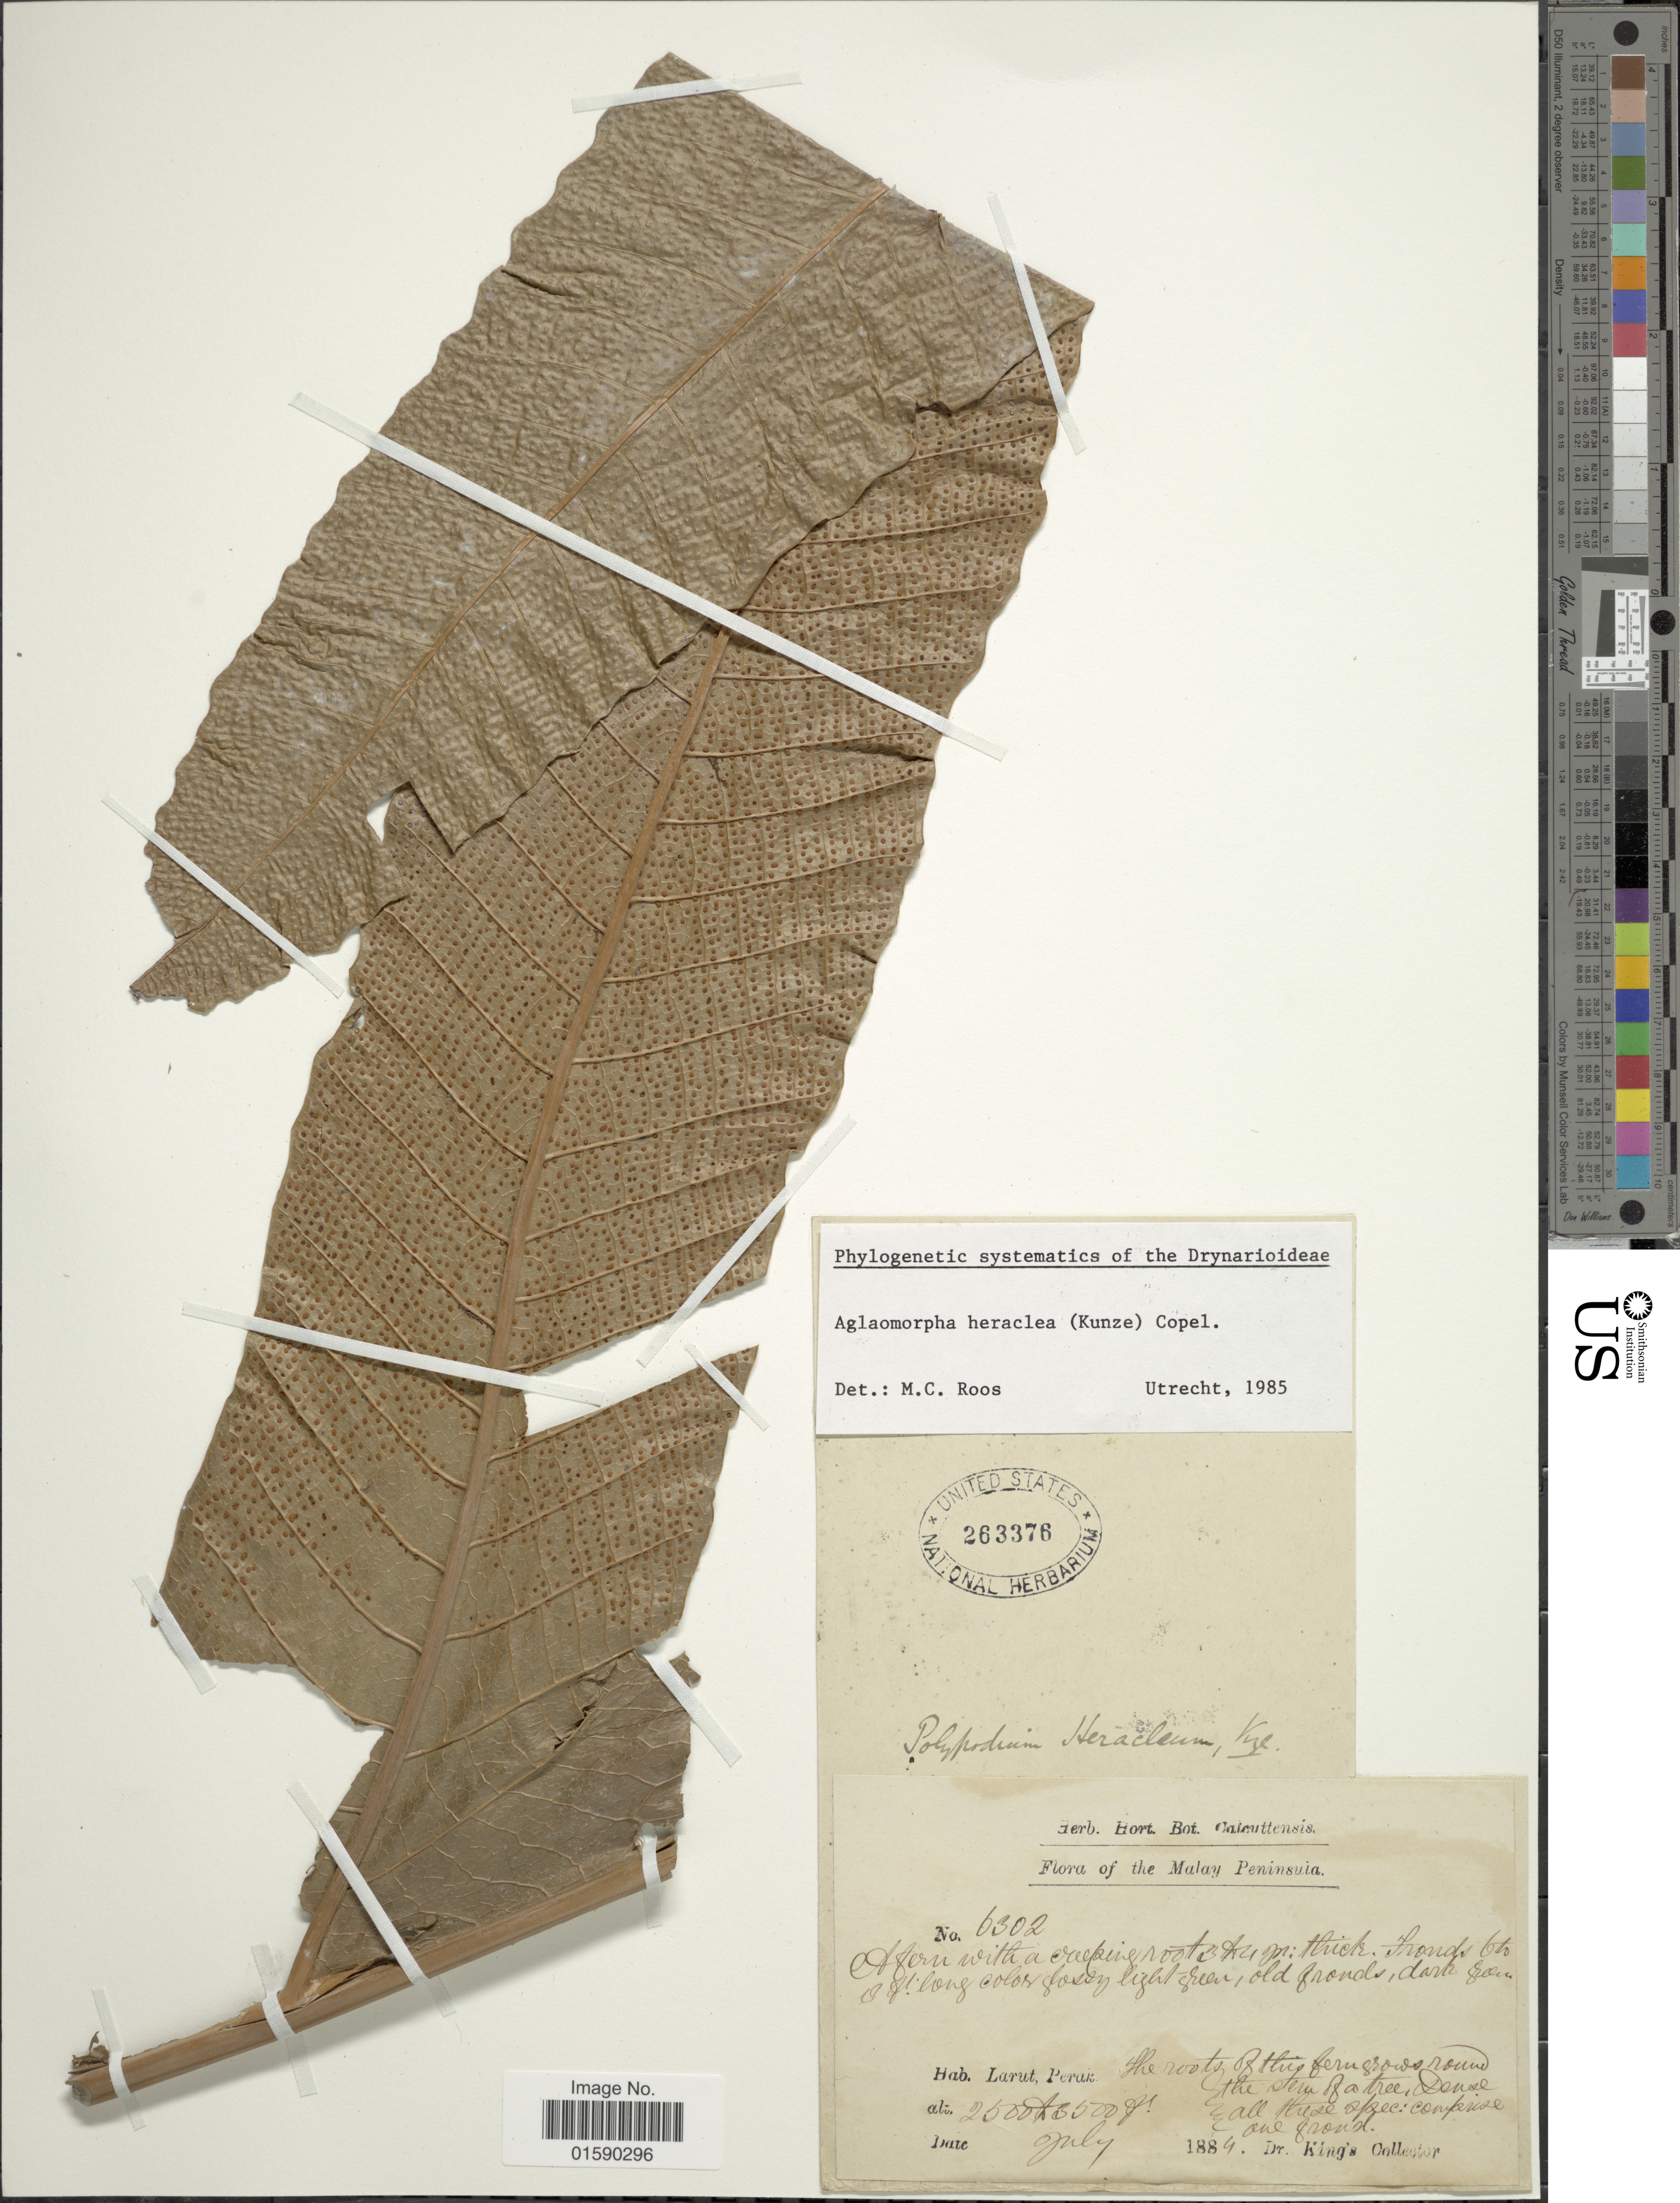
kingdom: Plantae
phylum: Tracheophyta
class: Polypodiopsida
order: Polypodiales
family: Polypodiaceae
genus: Aglaomorpha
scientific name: Aglaomorpha heraclea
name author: (Kunze) Copel.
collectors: Dr. King's collector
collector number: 6302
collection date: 1884-07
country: Malaysia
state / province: Perak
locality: Malay Peninsula. Larut, Perak,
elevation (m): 762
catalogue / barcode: US 263376